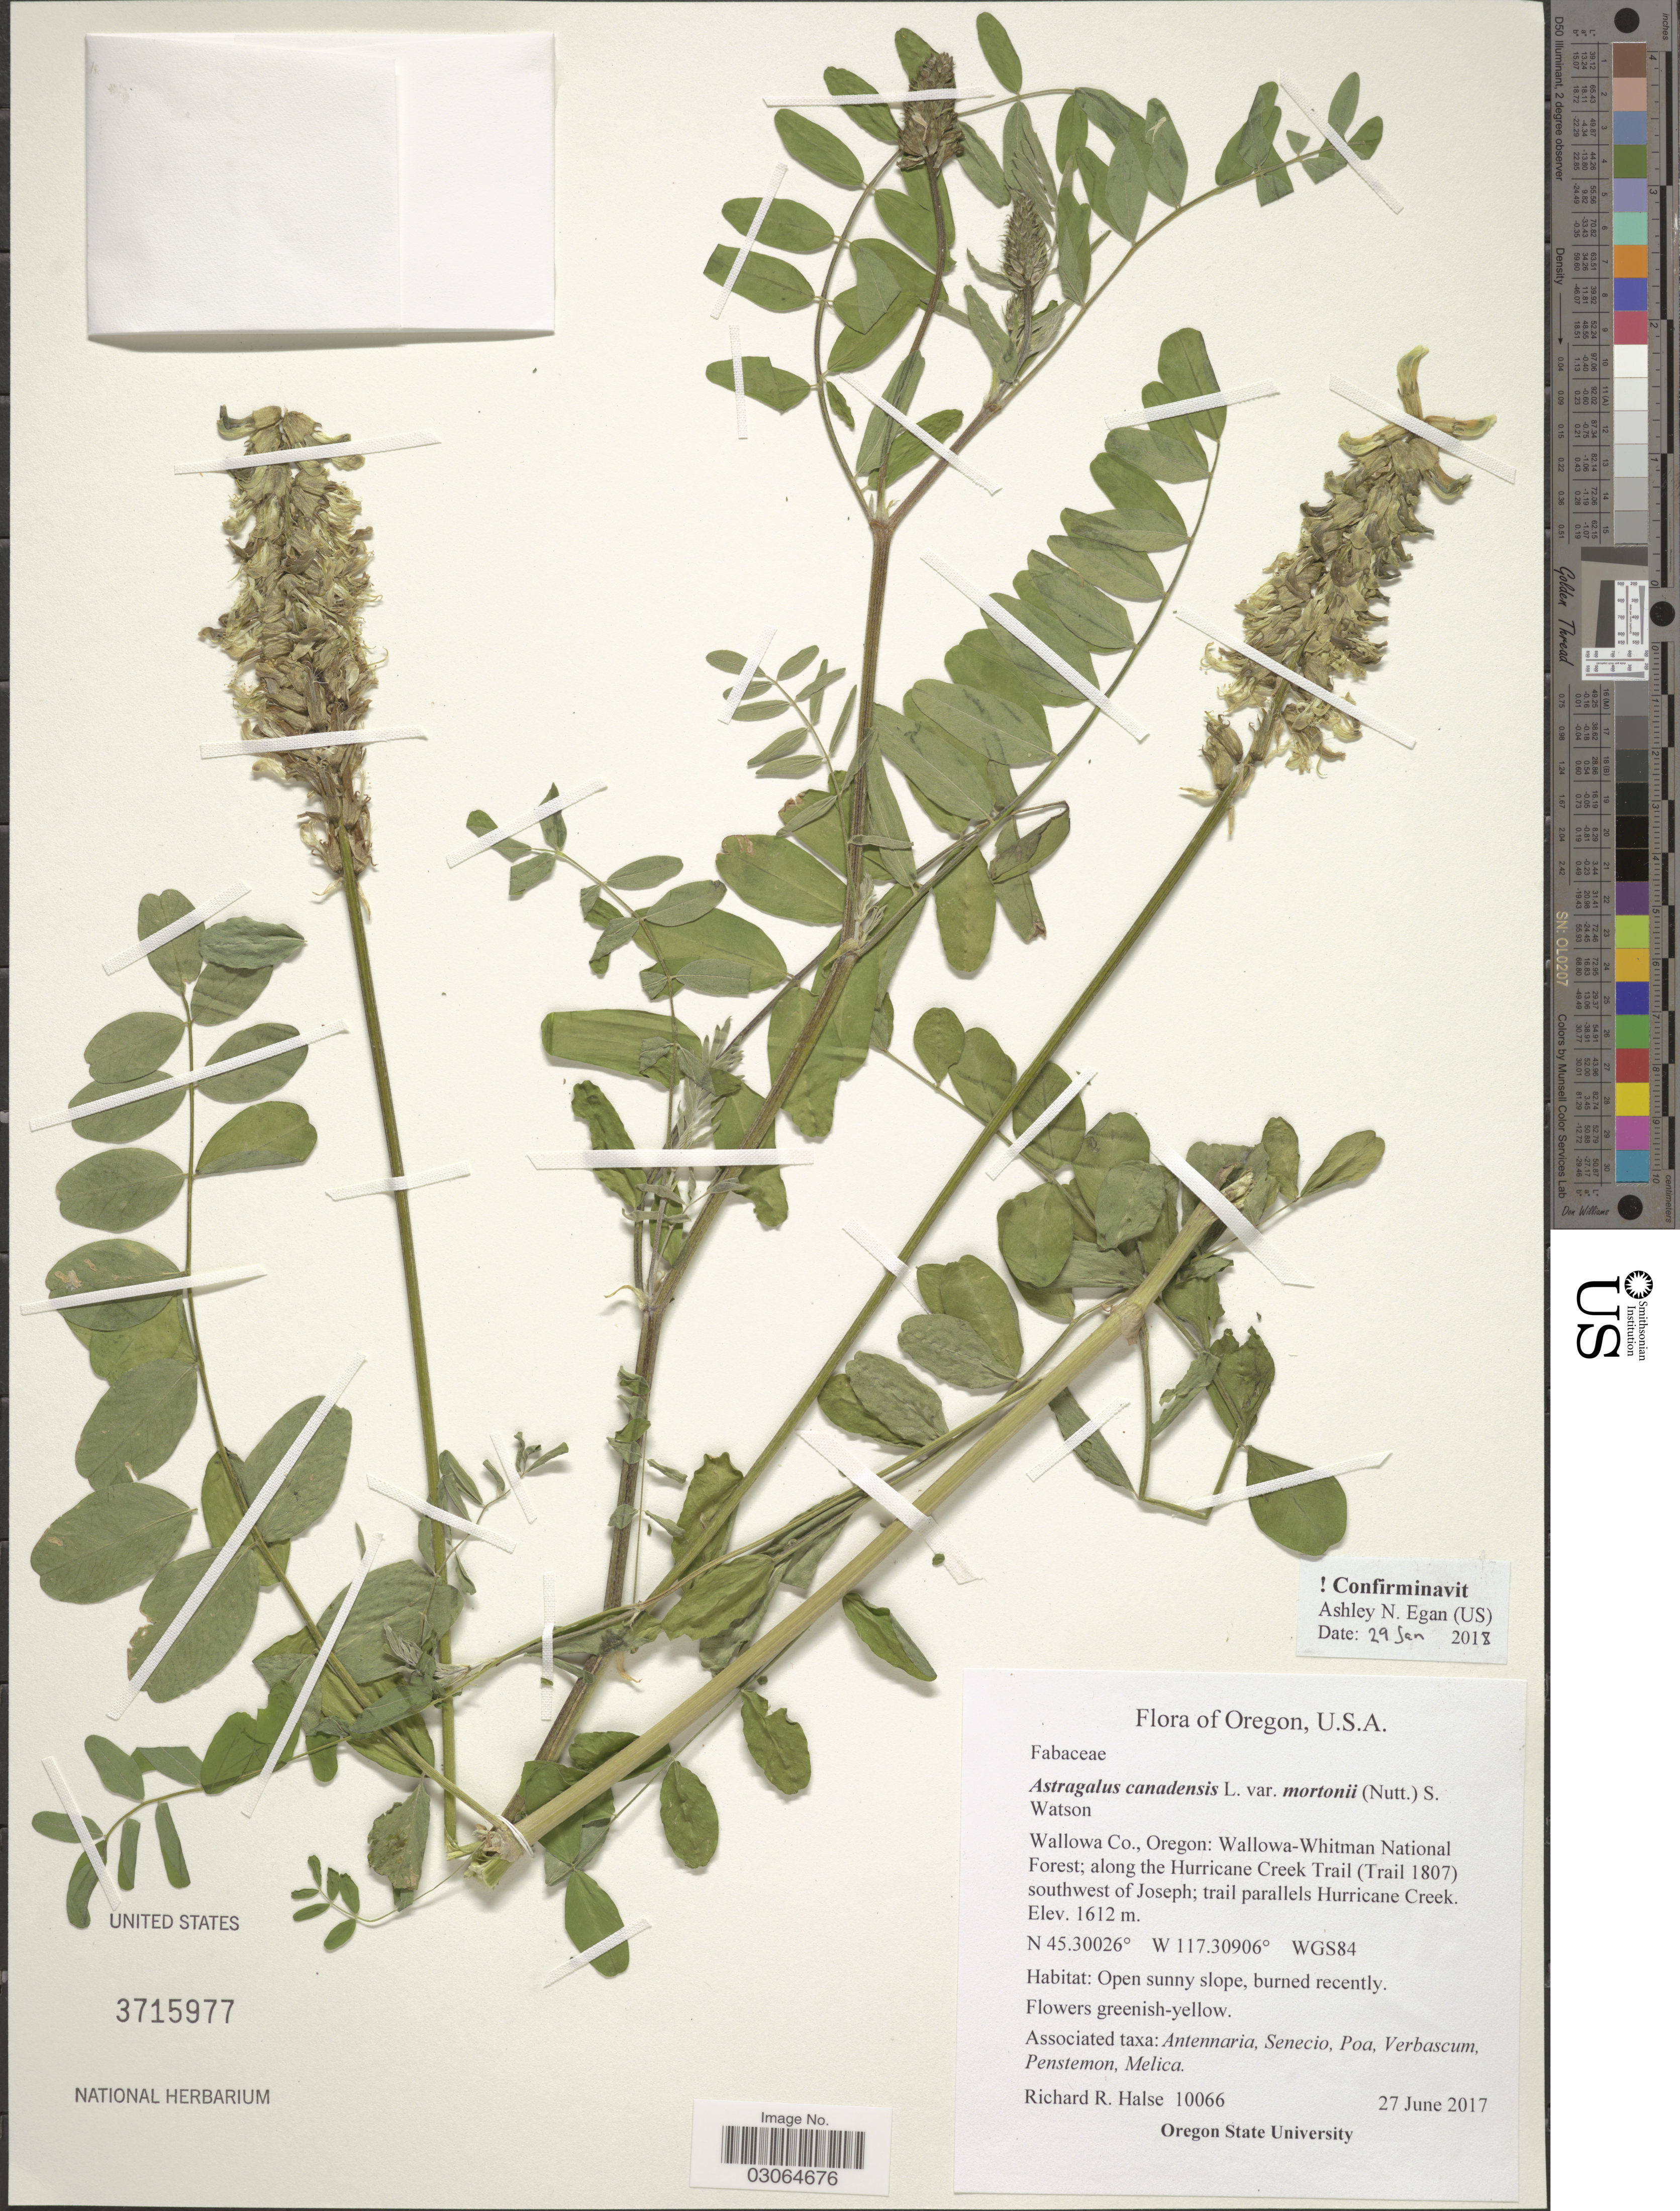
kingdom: Plantae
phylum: Tracheophyta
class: Magnoliopsida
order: Fabales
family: Fabaceae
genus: Astragalus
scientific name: Astragalus canadensis var. mortonii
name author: (Nutt.) S. Watson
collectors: R. Halse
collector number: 10066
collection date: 2017-06-27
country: United States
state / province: Oregon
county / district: Wallowa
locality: Wallowa Co. Wallowa-Whitman National Forest; along the Hurricane Creek Trail (Trail 1807) southwest of Joseph; trail parallels Hurricane Creek.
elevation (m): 1612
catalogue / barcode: US 3715977